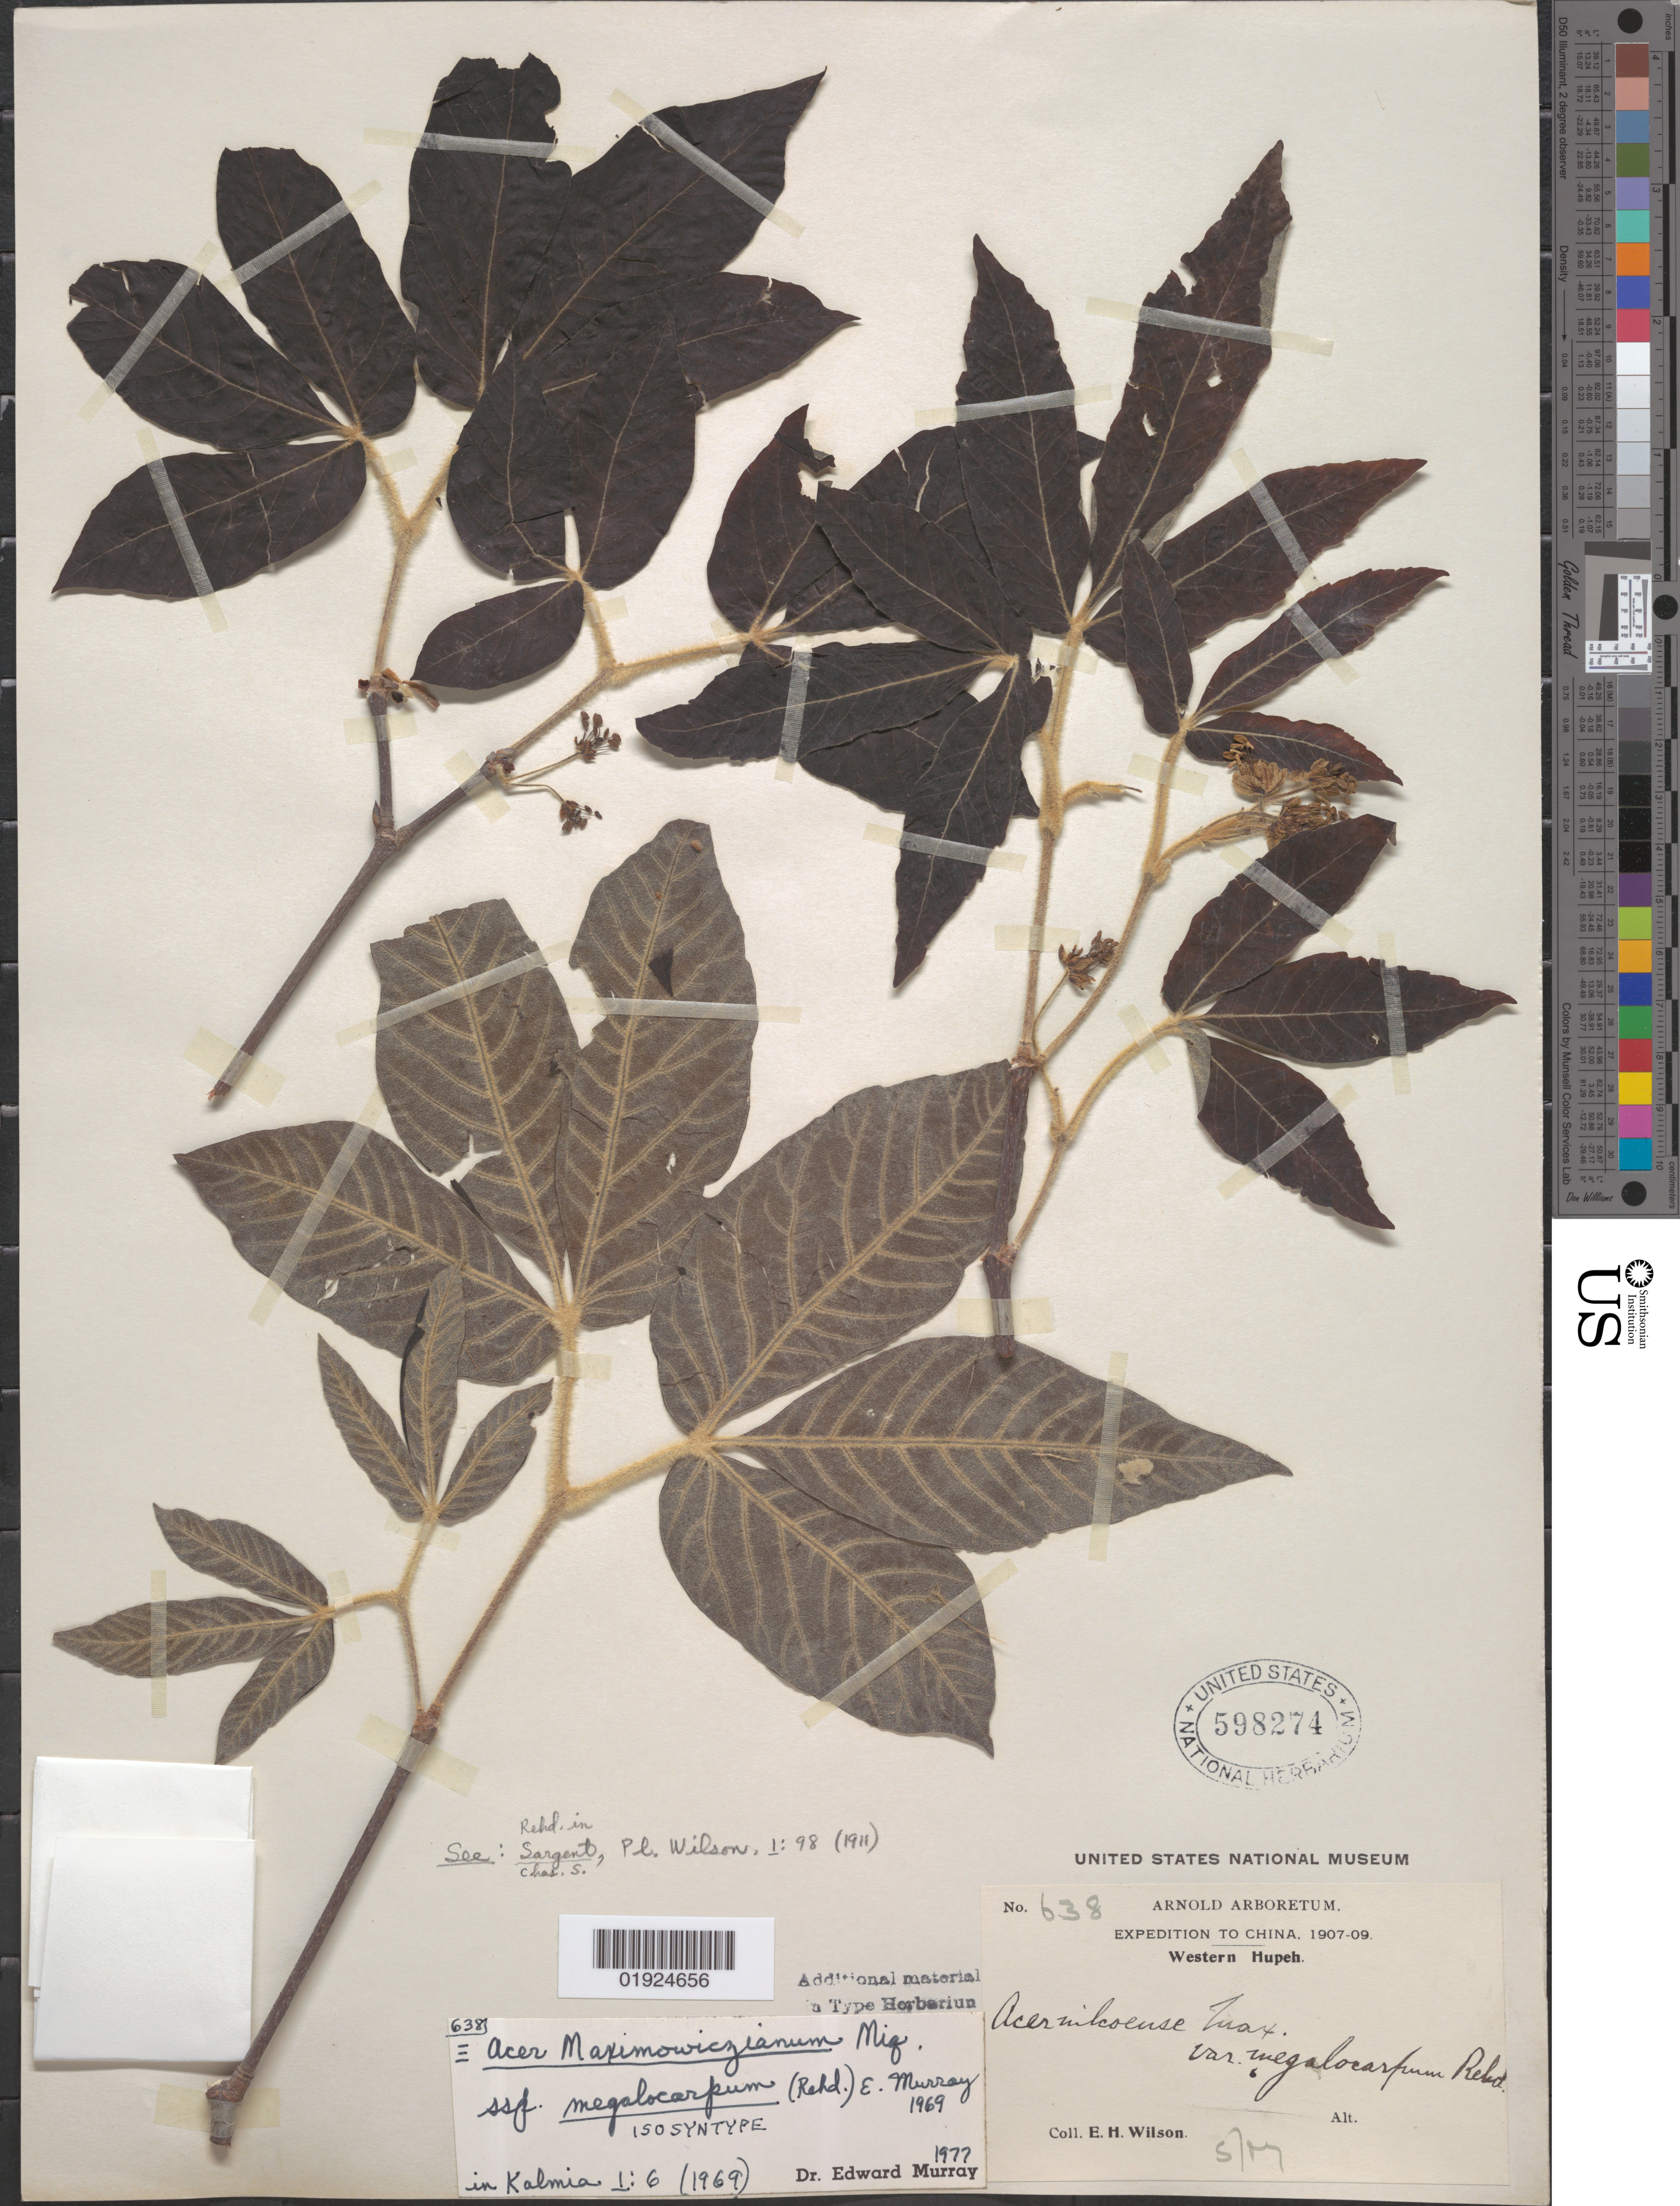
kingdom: Plantae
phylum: Tracheophyta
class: Magnoliopsida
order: Sapindales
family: Sapindaceae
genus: Acer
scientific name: Acer nikoense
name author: (Miq.) Maxim.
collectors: E. H. Wilson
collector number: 638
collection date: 1907-05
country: China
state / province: Hubei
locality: Western Hupeh [Hubei]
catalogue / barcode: US 598274